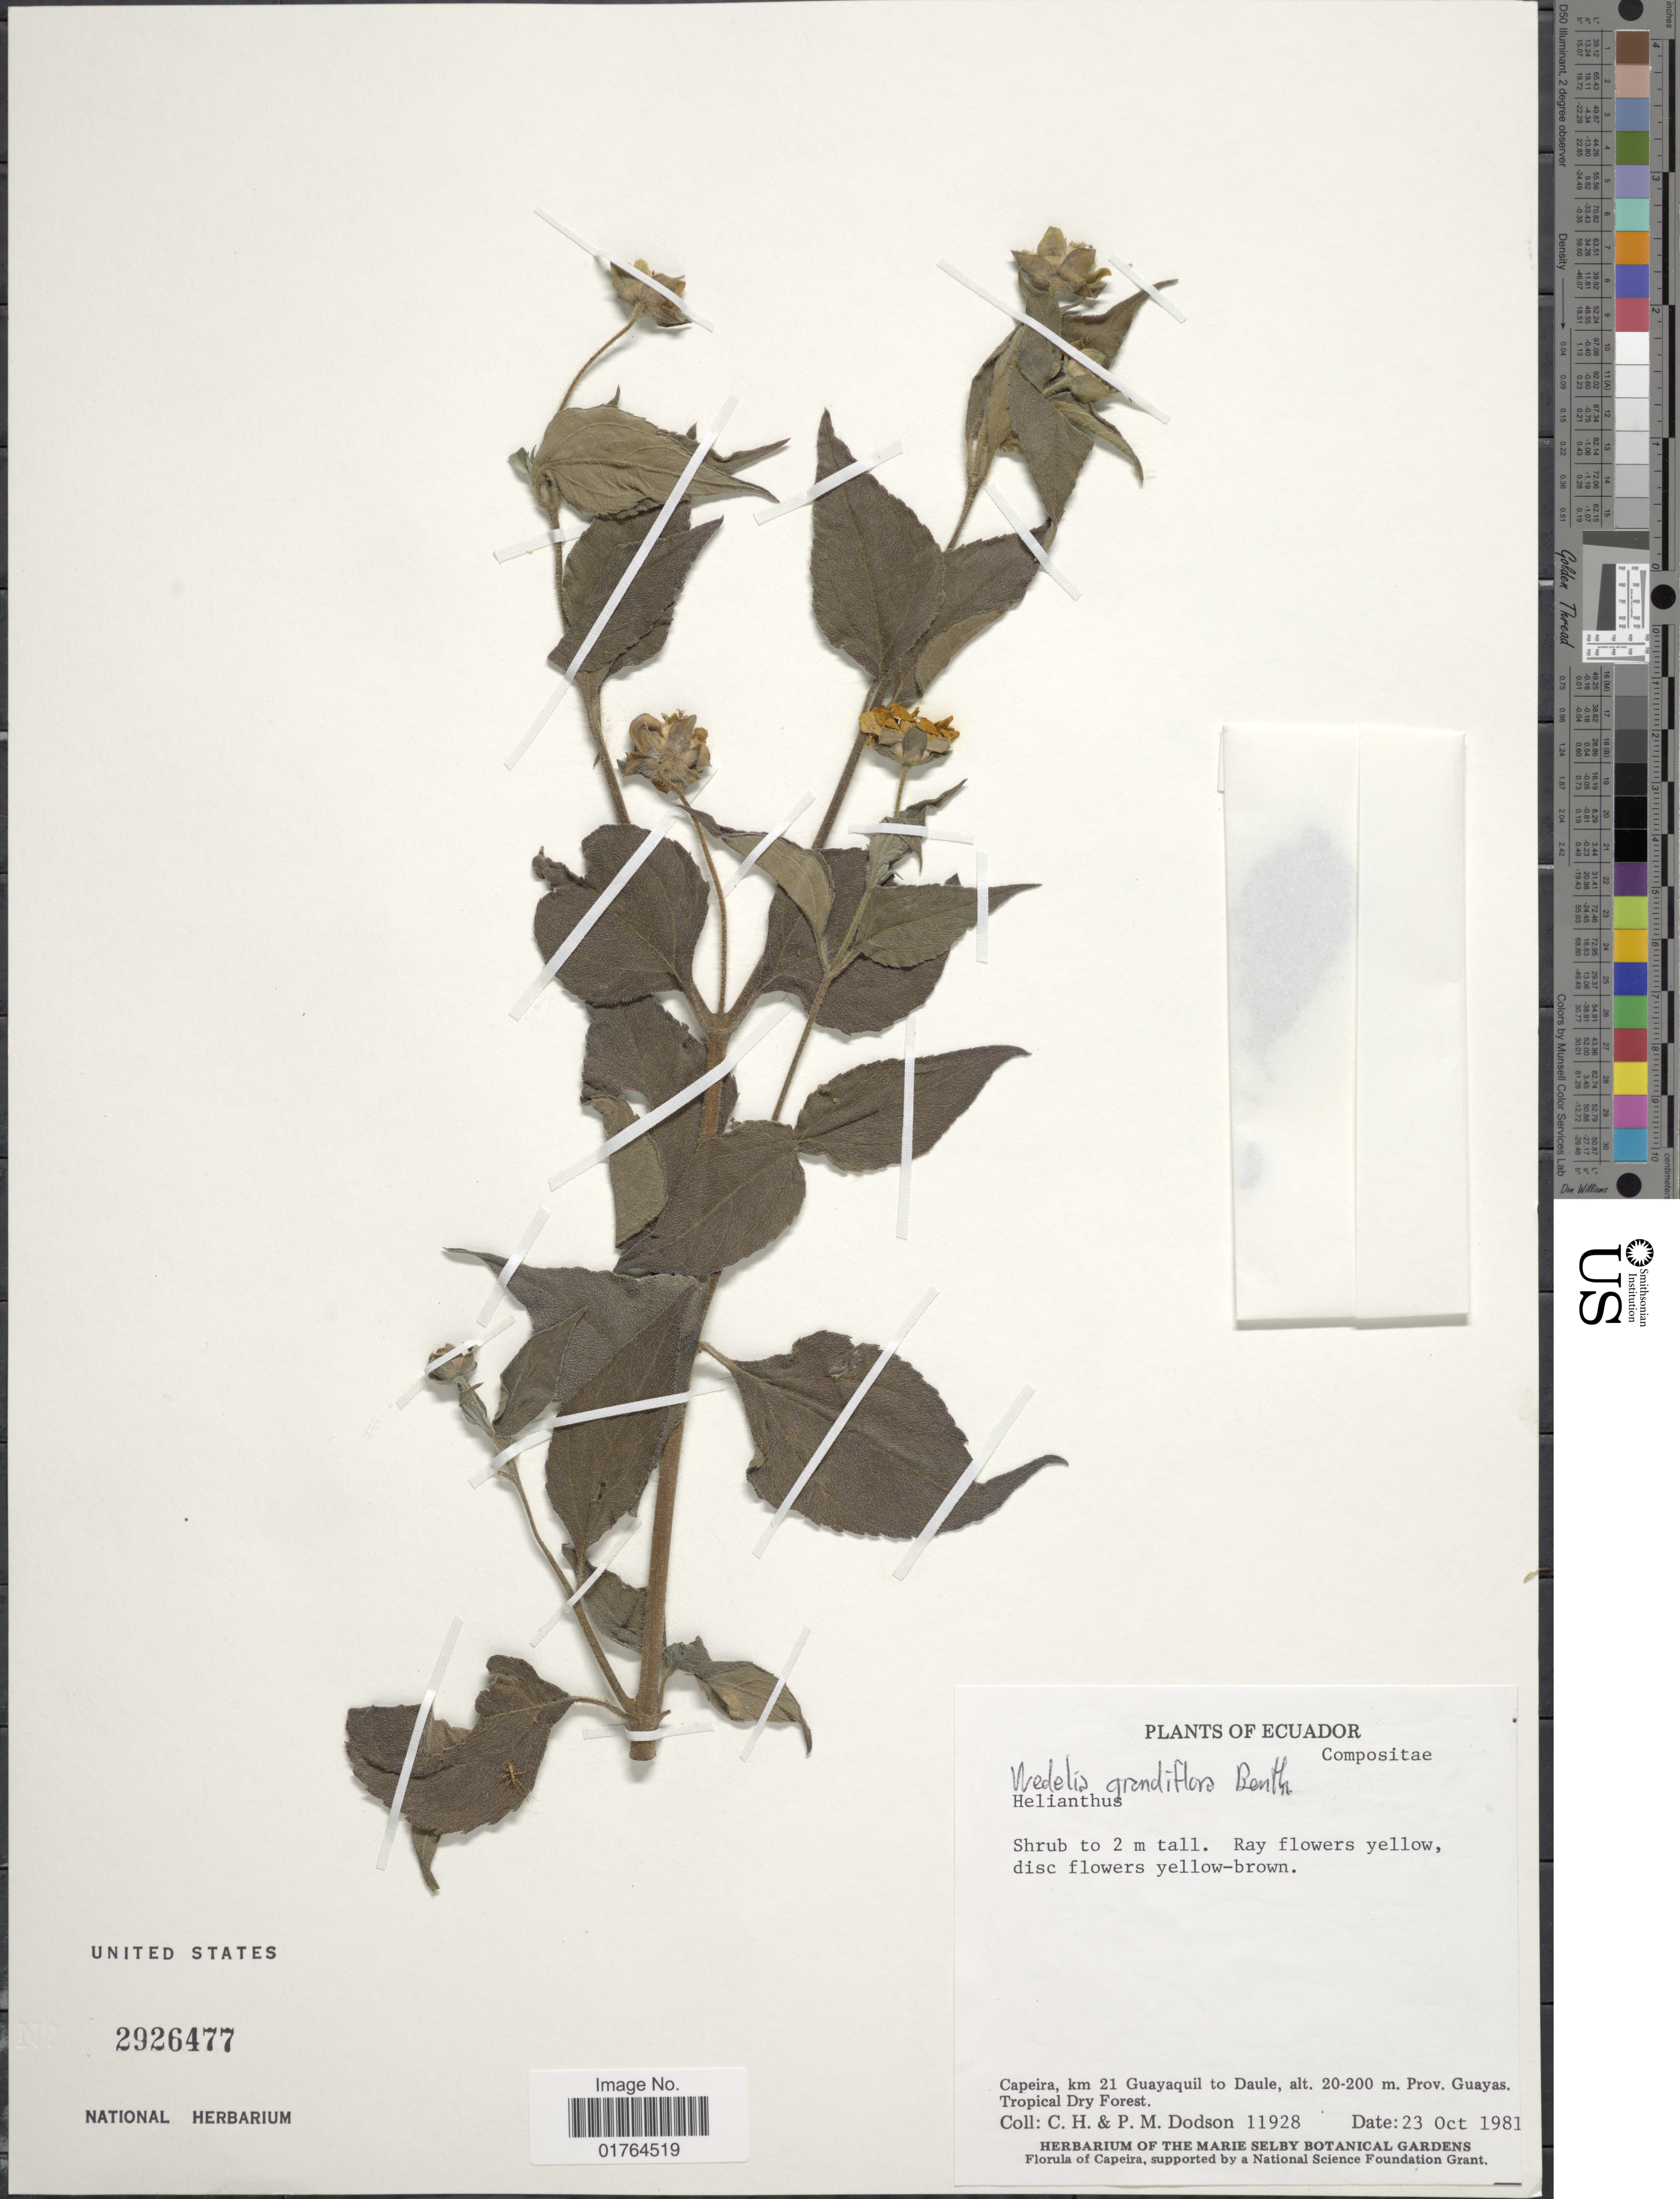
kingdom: Plantae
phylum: Tracheophyta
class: Magnoliopsida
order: Asterales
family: Asteraceae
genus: Wedelia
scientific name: Wedelia grandiflora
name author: Benth.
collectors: C. H. Dodson & P. M. Dodson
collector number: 11928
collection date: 1981-10-23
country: Ecuador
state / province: Guayas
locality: Capeira, km 21 Guayaquil to Daule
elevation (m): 20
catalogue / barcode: US 2926477